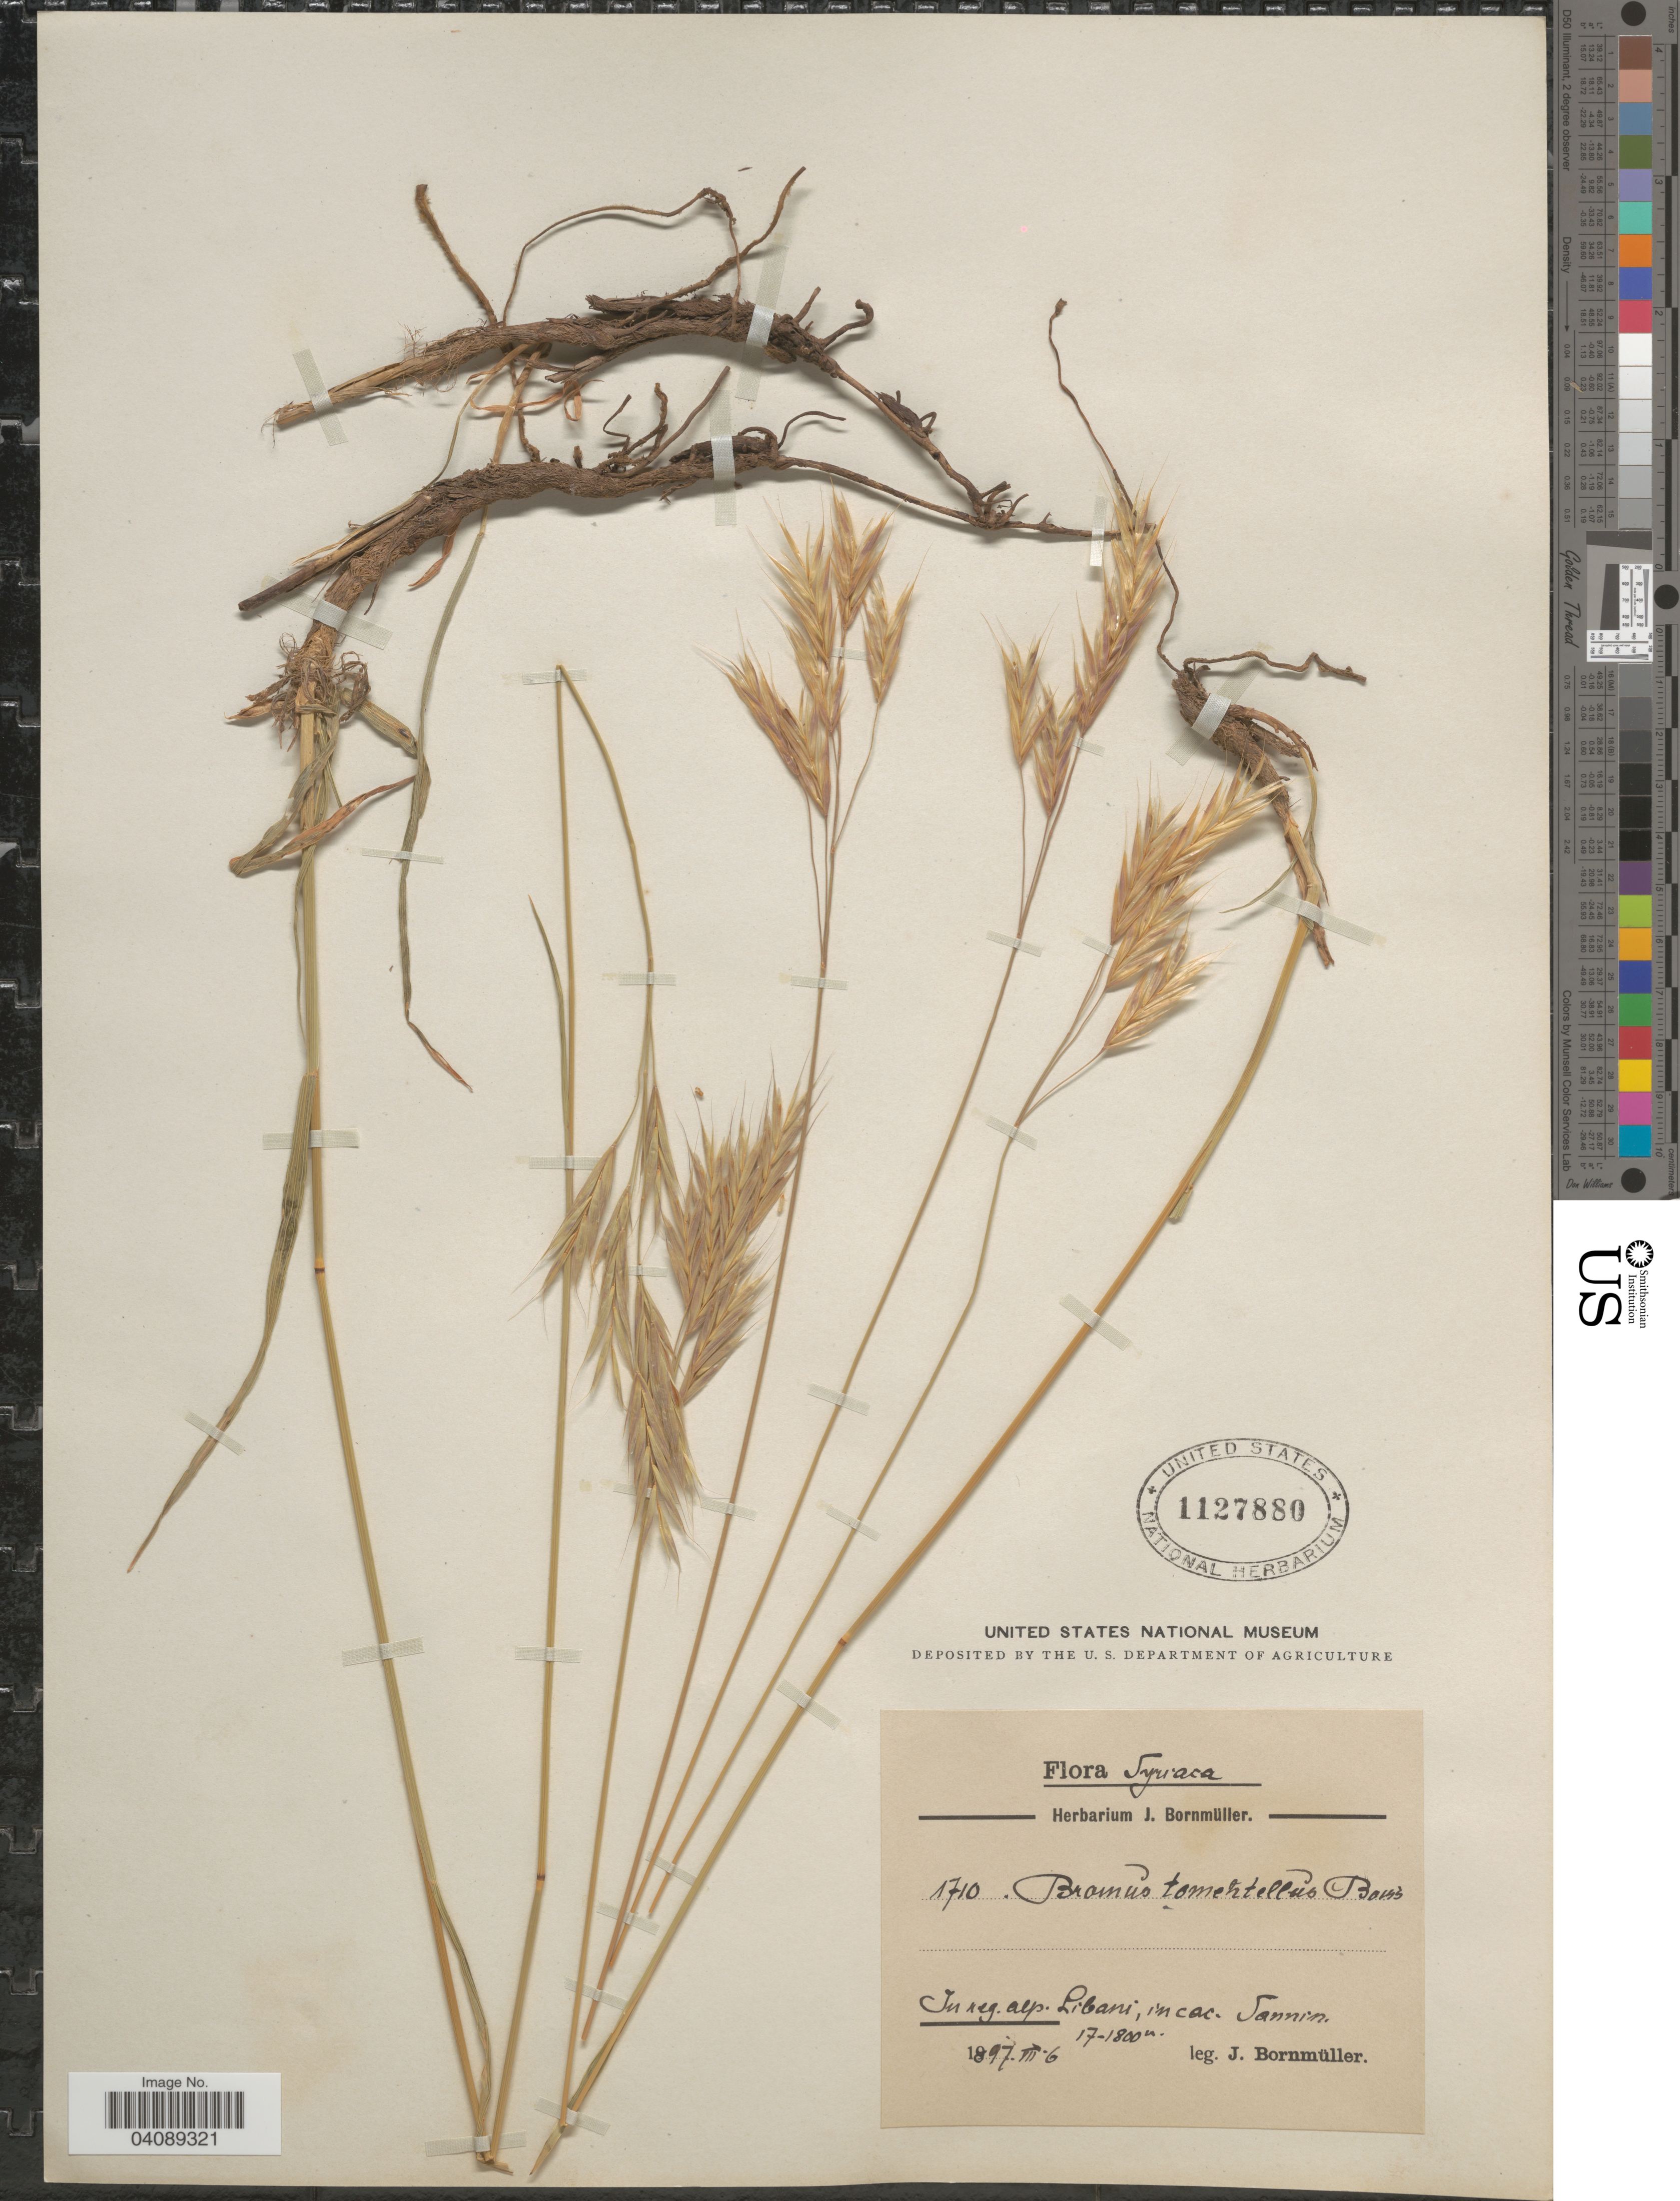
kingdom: Plantae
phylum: Tracheophyta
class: Liliopsida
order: Poales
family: Poaceae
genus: Bromus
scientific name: Bromus tomentellus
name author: Boiss.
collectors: J. Bornmüller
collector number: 1710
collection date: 1897-07-06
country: Lebanon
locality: Syriaca. In reg. alp. Libani, in cac. Tannin.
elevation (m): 1700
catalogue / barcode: US 1127880